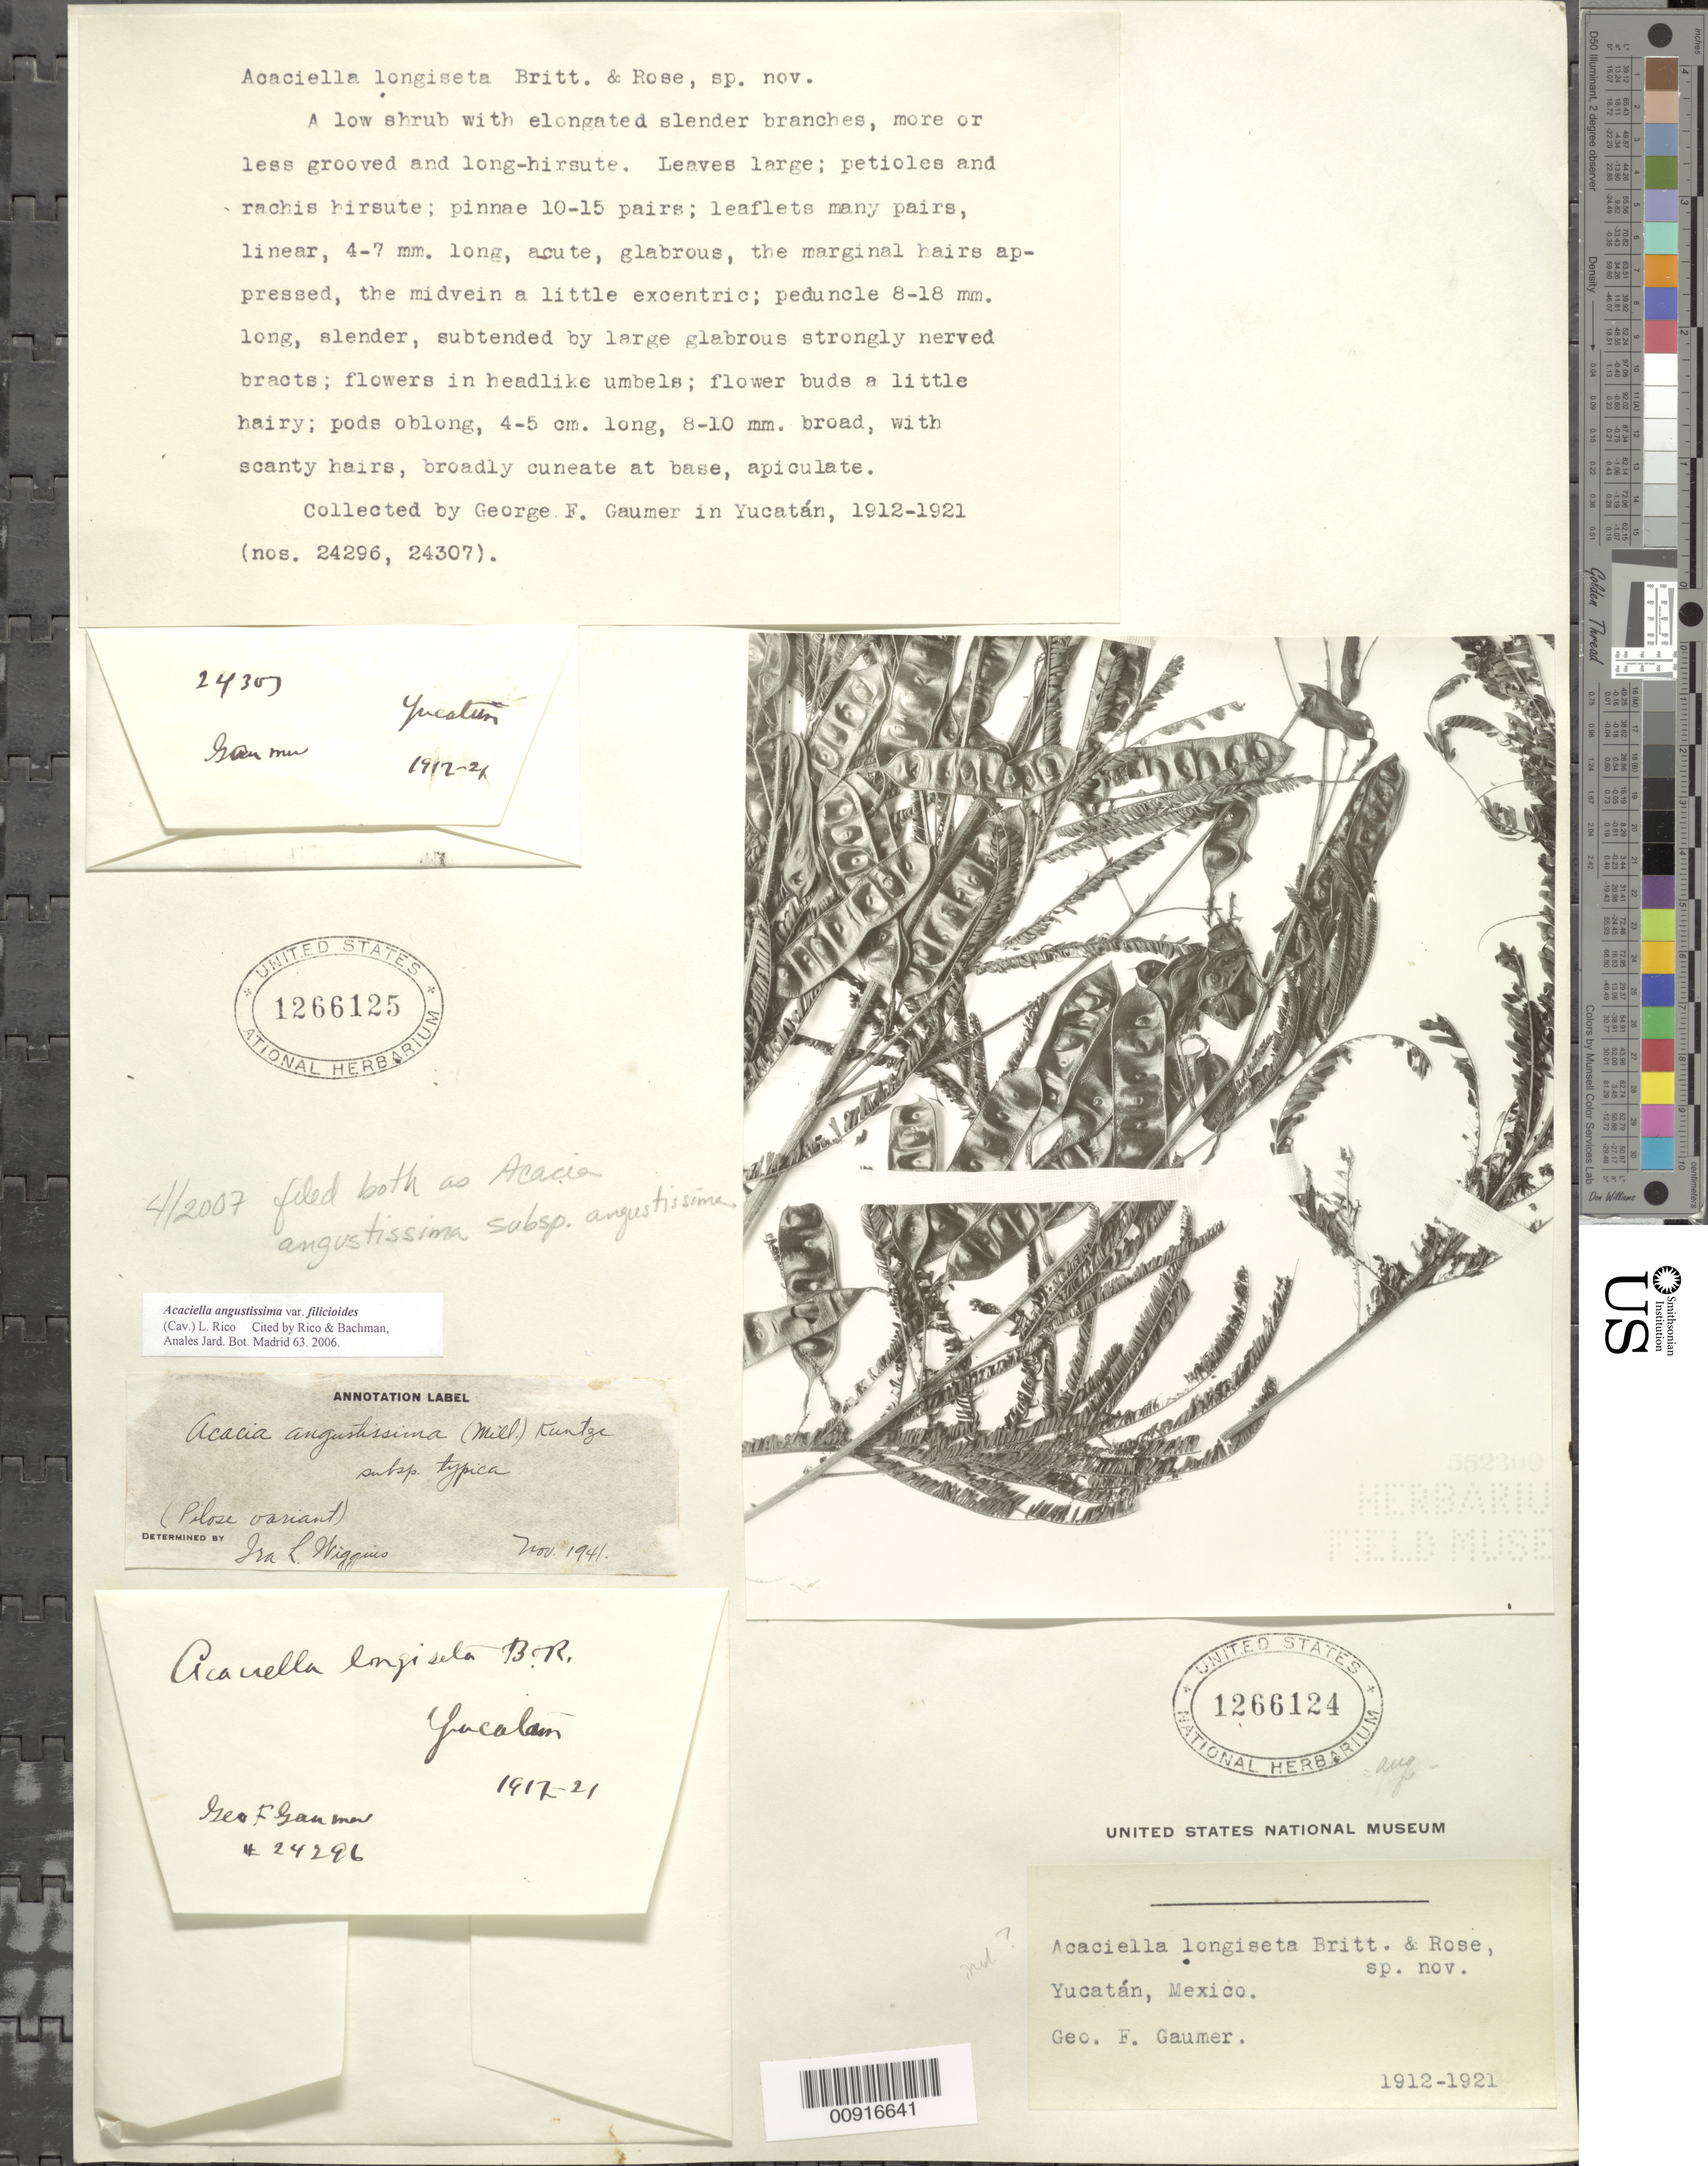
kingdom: Plantae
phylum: Tracheophyta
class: Magnoliopsida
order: Fabales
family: Fabaceae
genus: Acaciella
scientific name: Acaciella angustissima var. filicioides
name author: (Cav.) L. Rico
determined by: Rico, L.; Bachman, --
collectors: G. F. Gaumer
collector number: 24307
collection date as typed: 1912 to -- --- 1921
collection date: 1912/1921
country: Mexico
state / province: Yucatán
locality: Yucatán.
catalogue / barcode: US 1266125-2